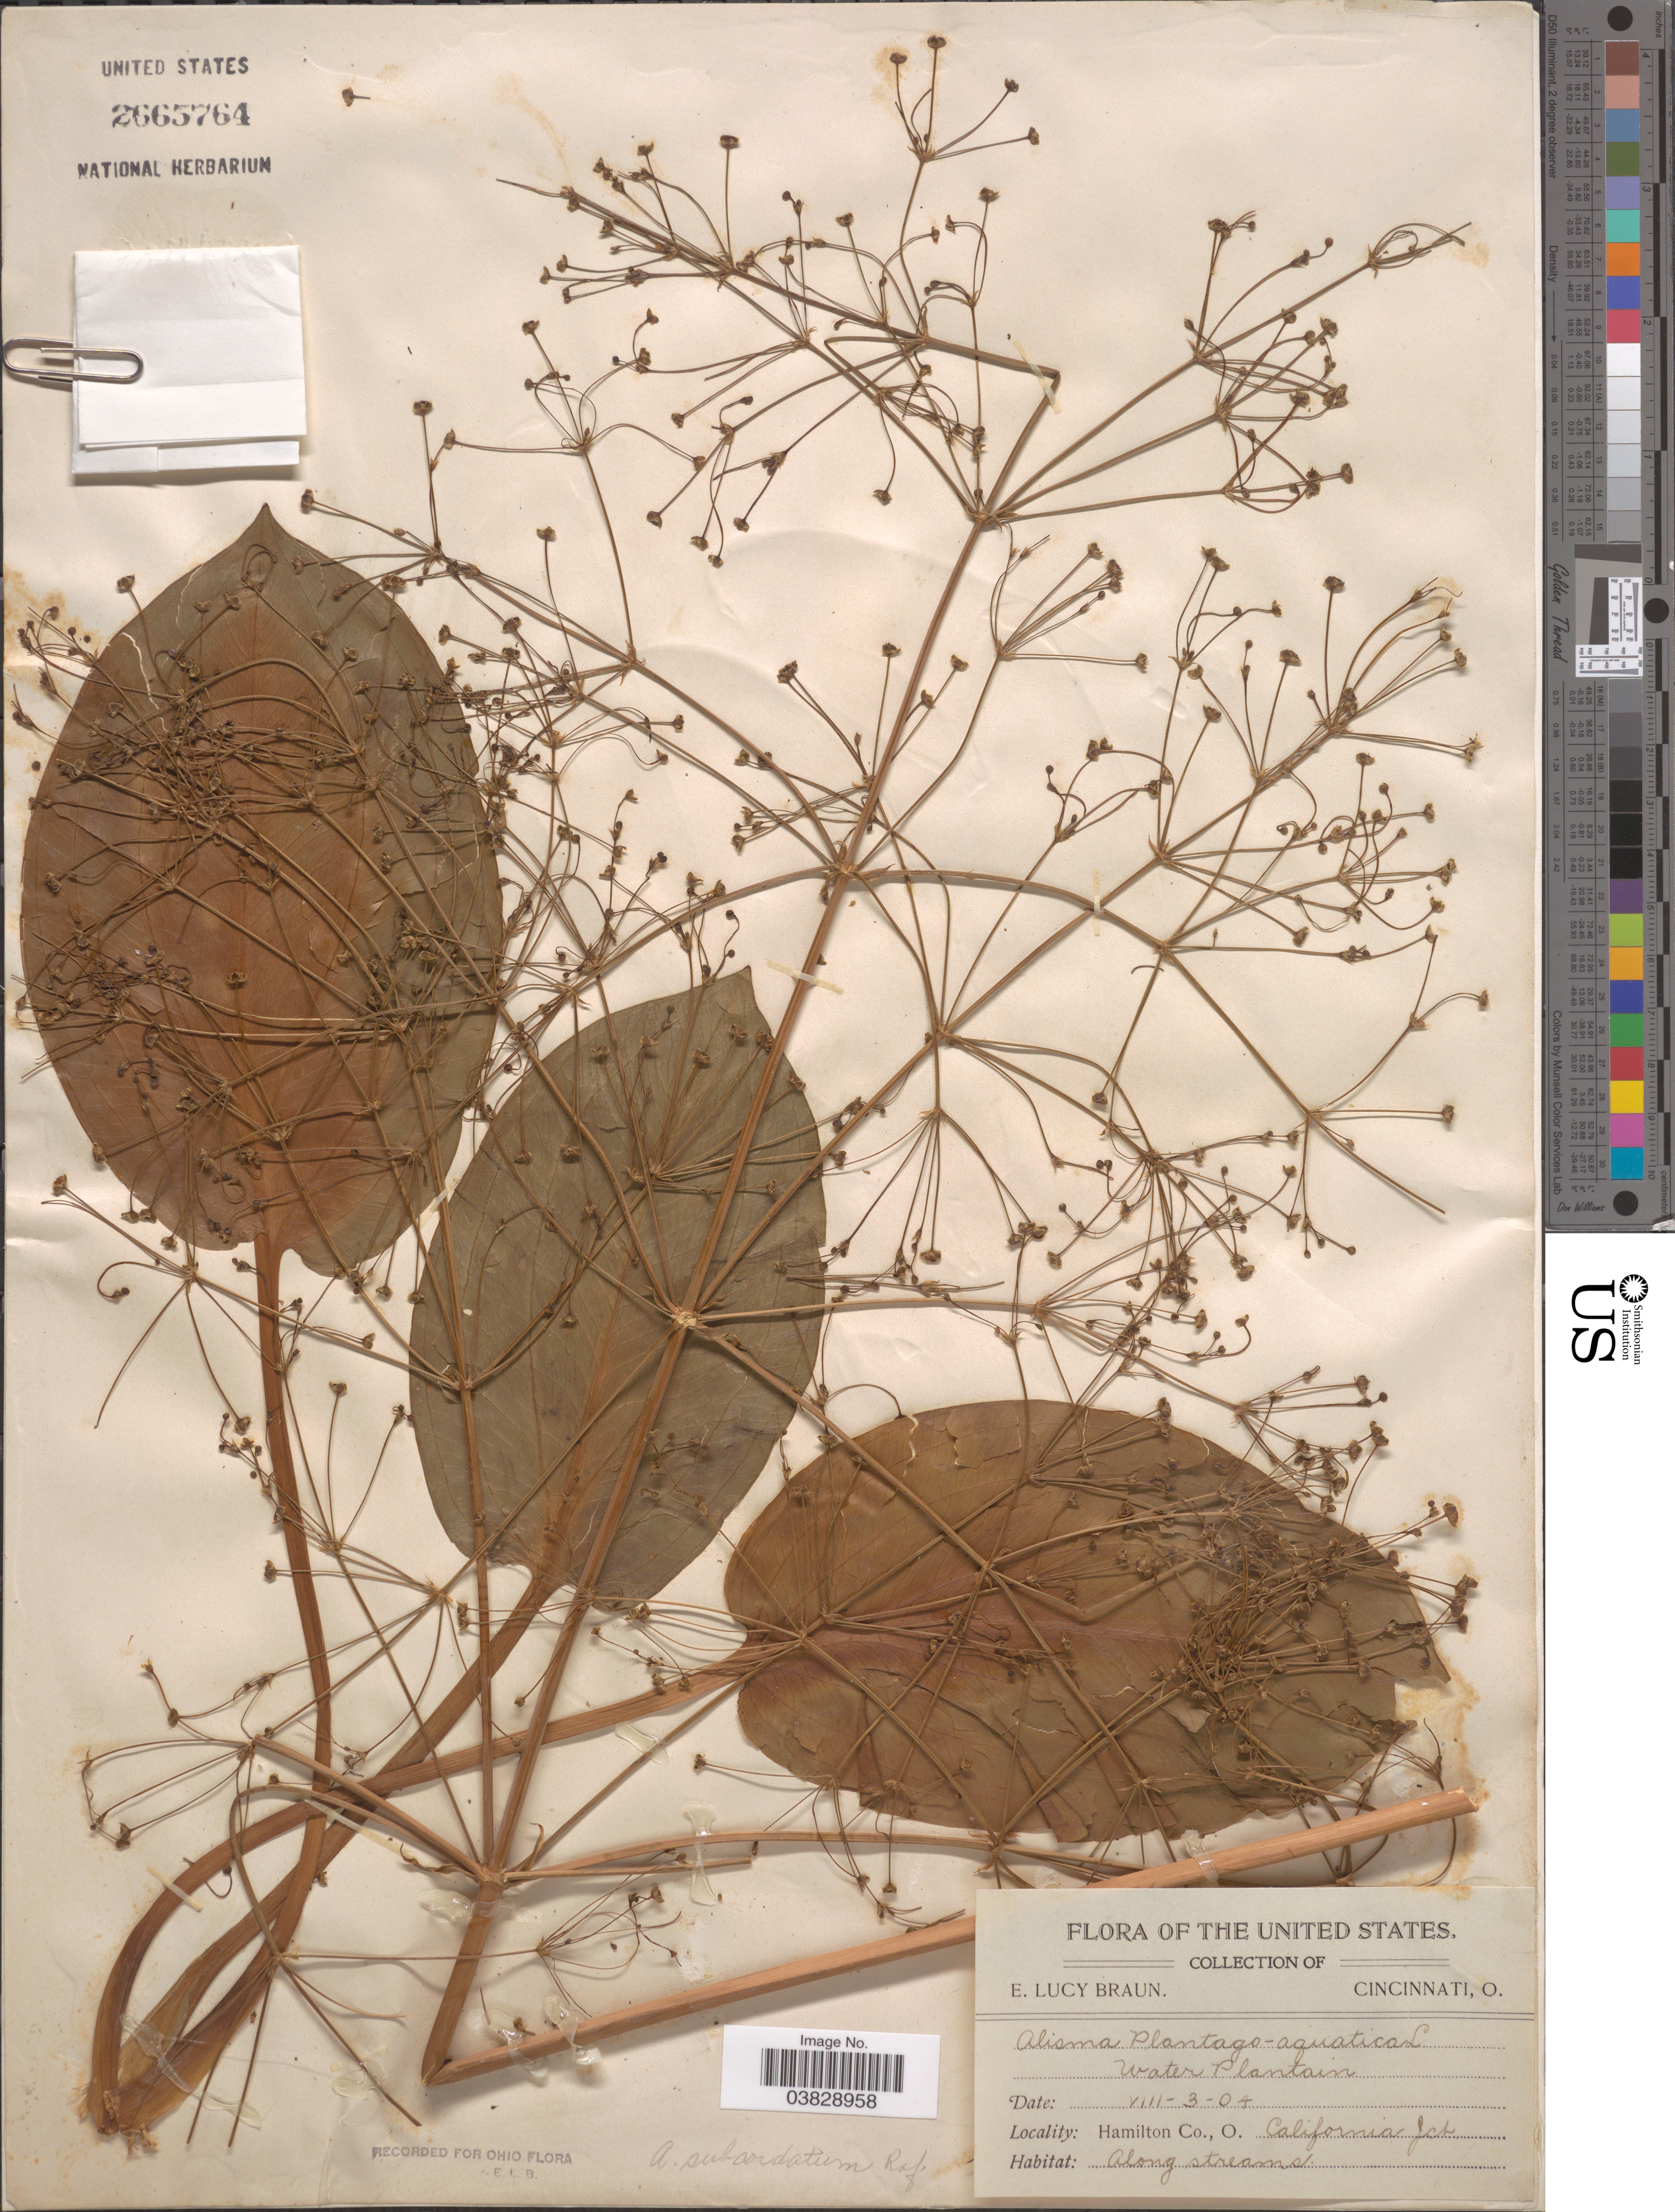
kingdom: Plantae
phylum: Tracheophyta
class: Liliopsida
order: Alismatales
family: Alismataceae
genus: Alisma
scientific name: Alisma plantago-aquatica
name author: L.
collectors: E. L. Braun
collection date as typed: Transcribed d/m/y: 2/8/4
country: United States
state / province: Ohio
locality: Hamilton Co. California Jct. Along streams.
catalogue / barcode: US 2665764